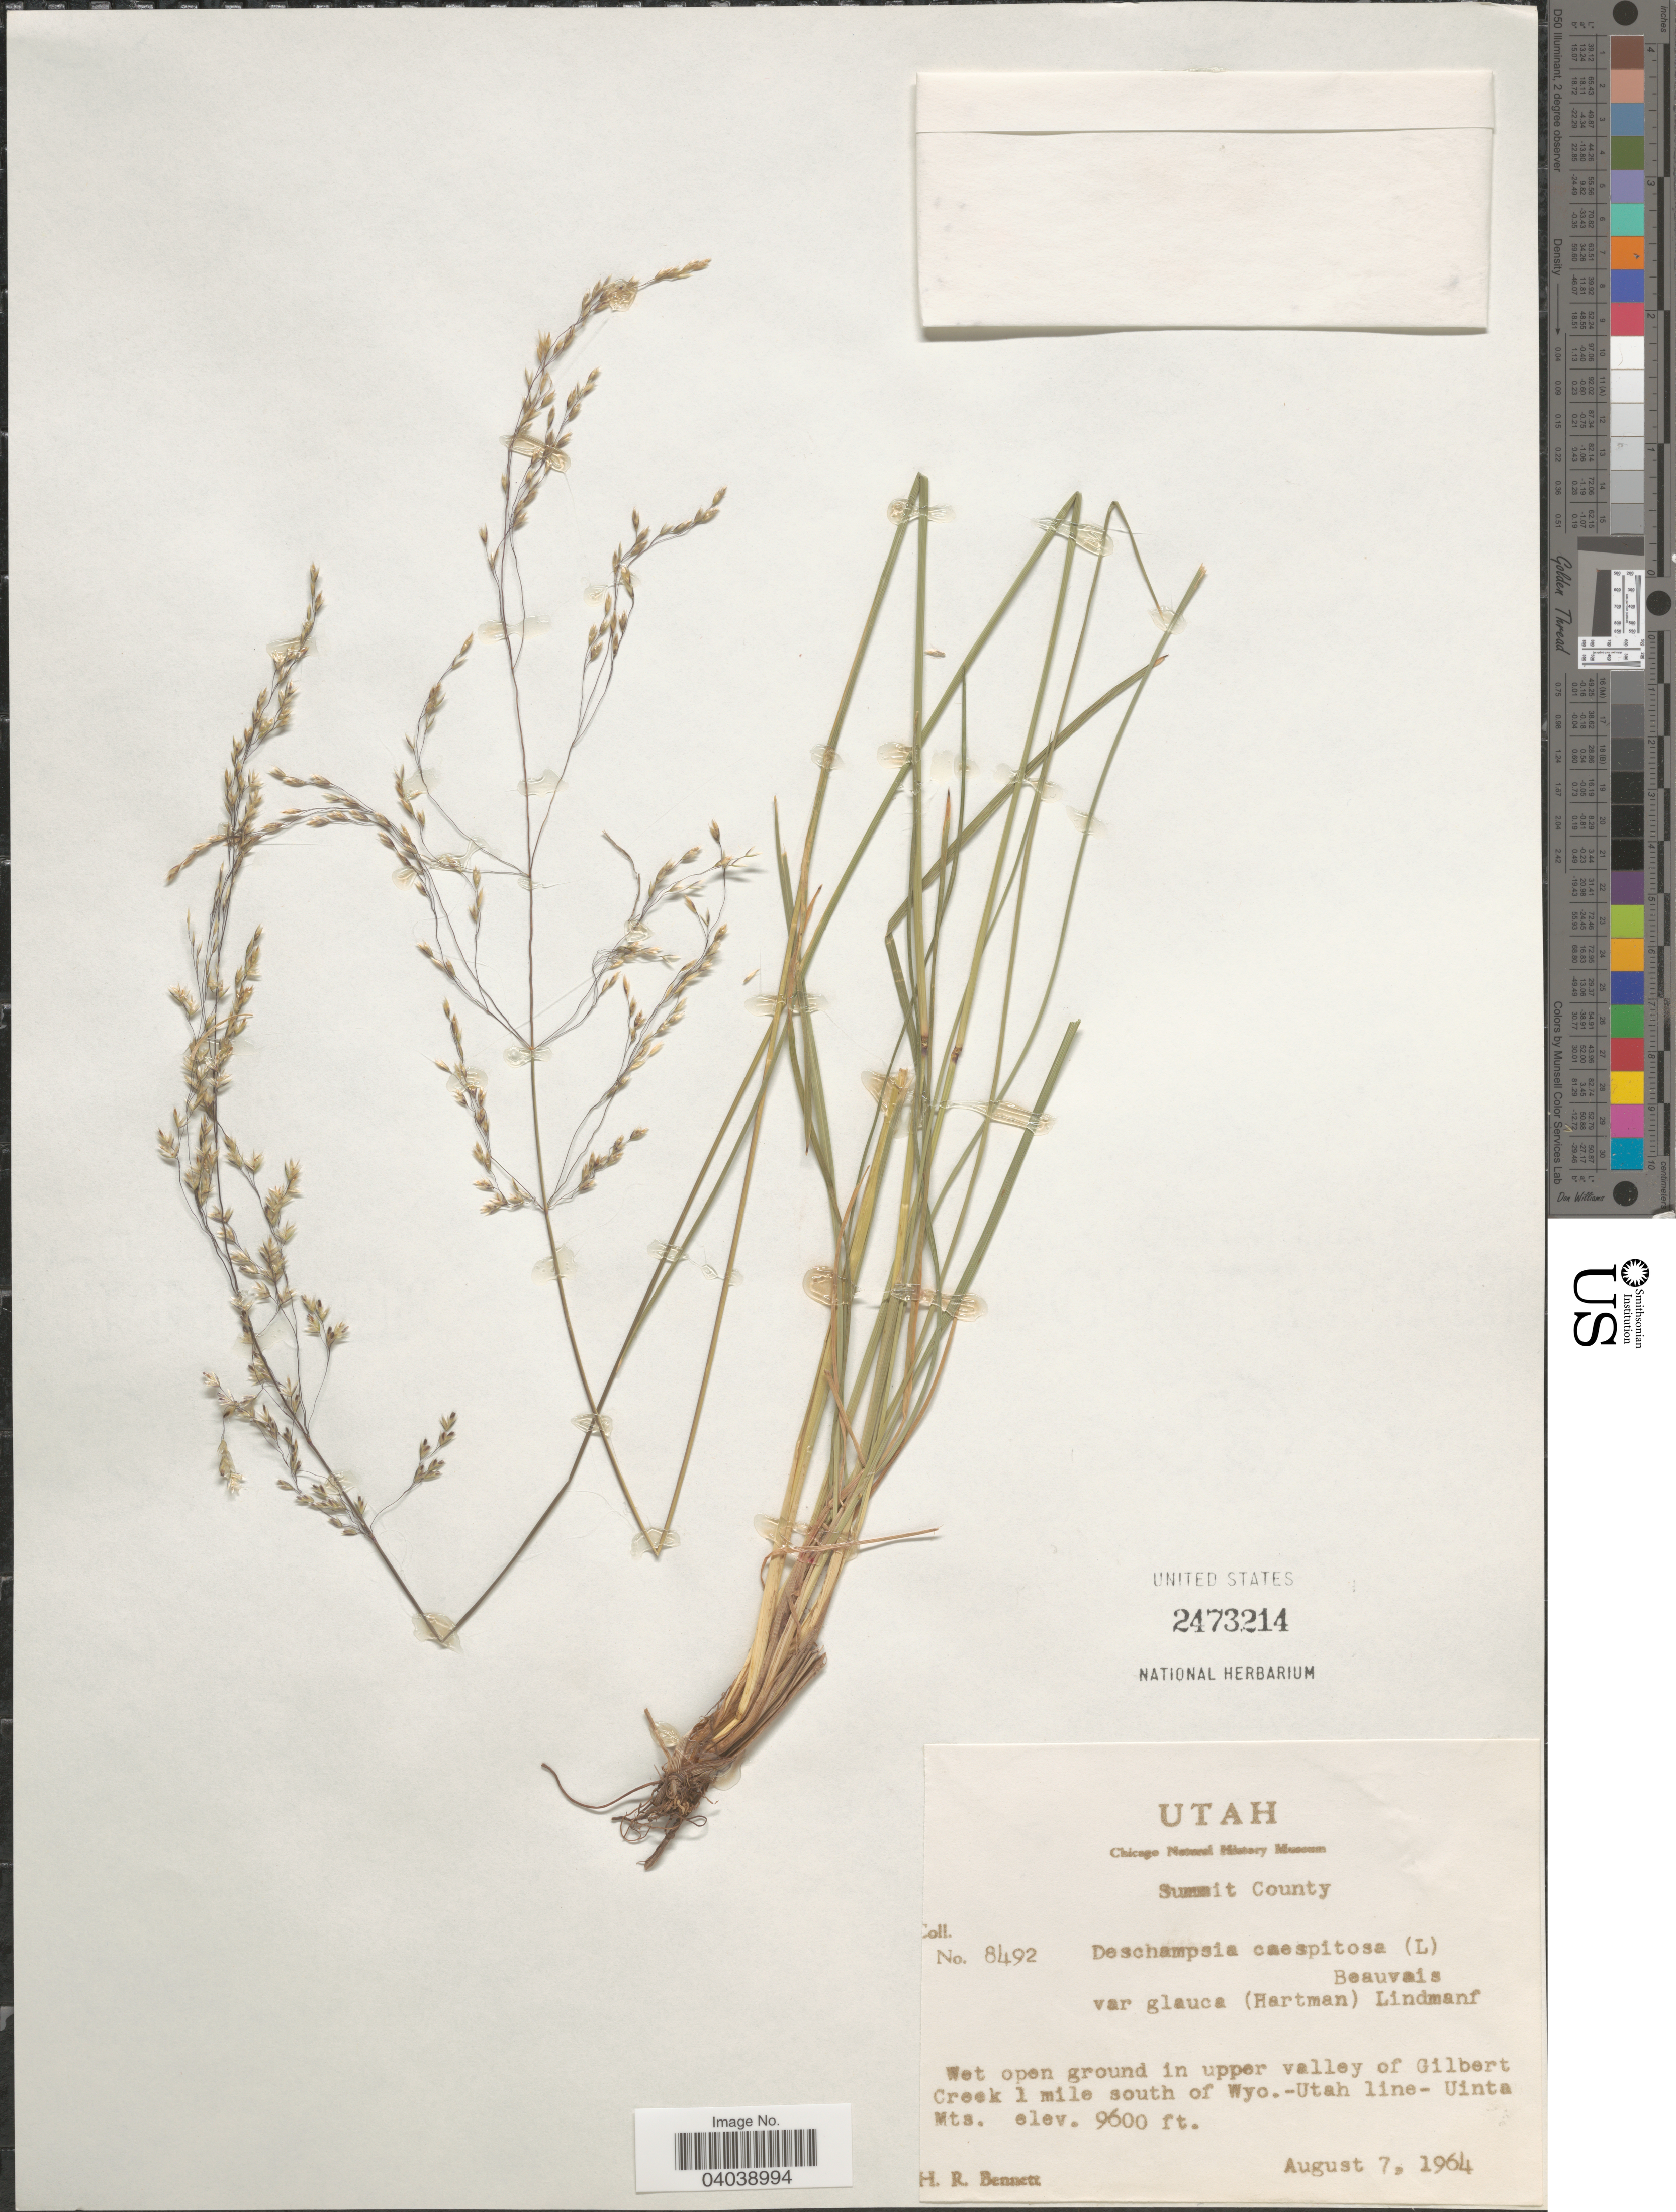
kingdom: Plantae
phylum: Tracheophyta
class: Liliopsida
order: Poales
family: Poaceae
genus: Deschampsia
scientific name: Deschampsia cespitosa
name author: (L.) P. Beauv.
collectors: H. R. Bennett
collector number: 8492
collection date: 1964-08-07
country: United States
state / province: Utah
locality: Summit County. Wet open ground in upper valley of Gilbert Creek 1 mile south of Wyo. -Utah line- Uinta Mts.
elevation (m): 2926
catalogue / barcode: US 2473214